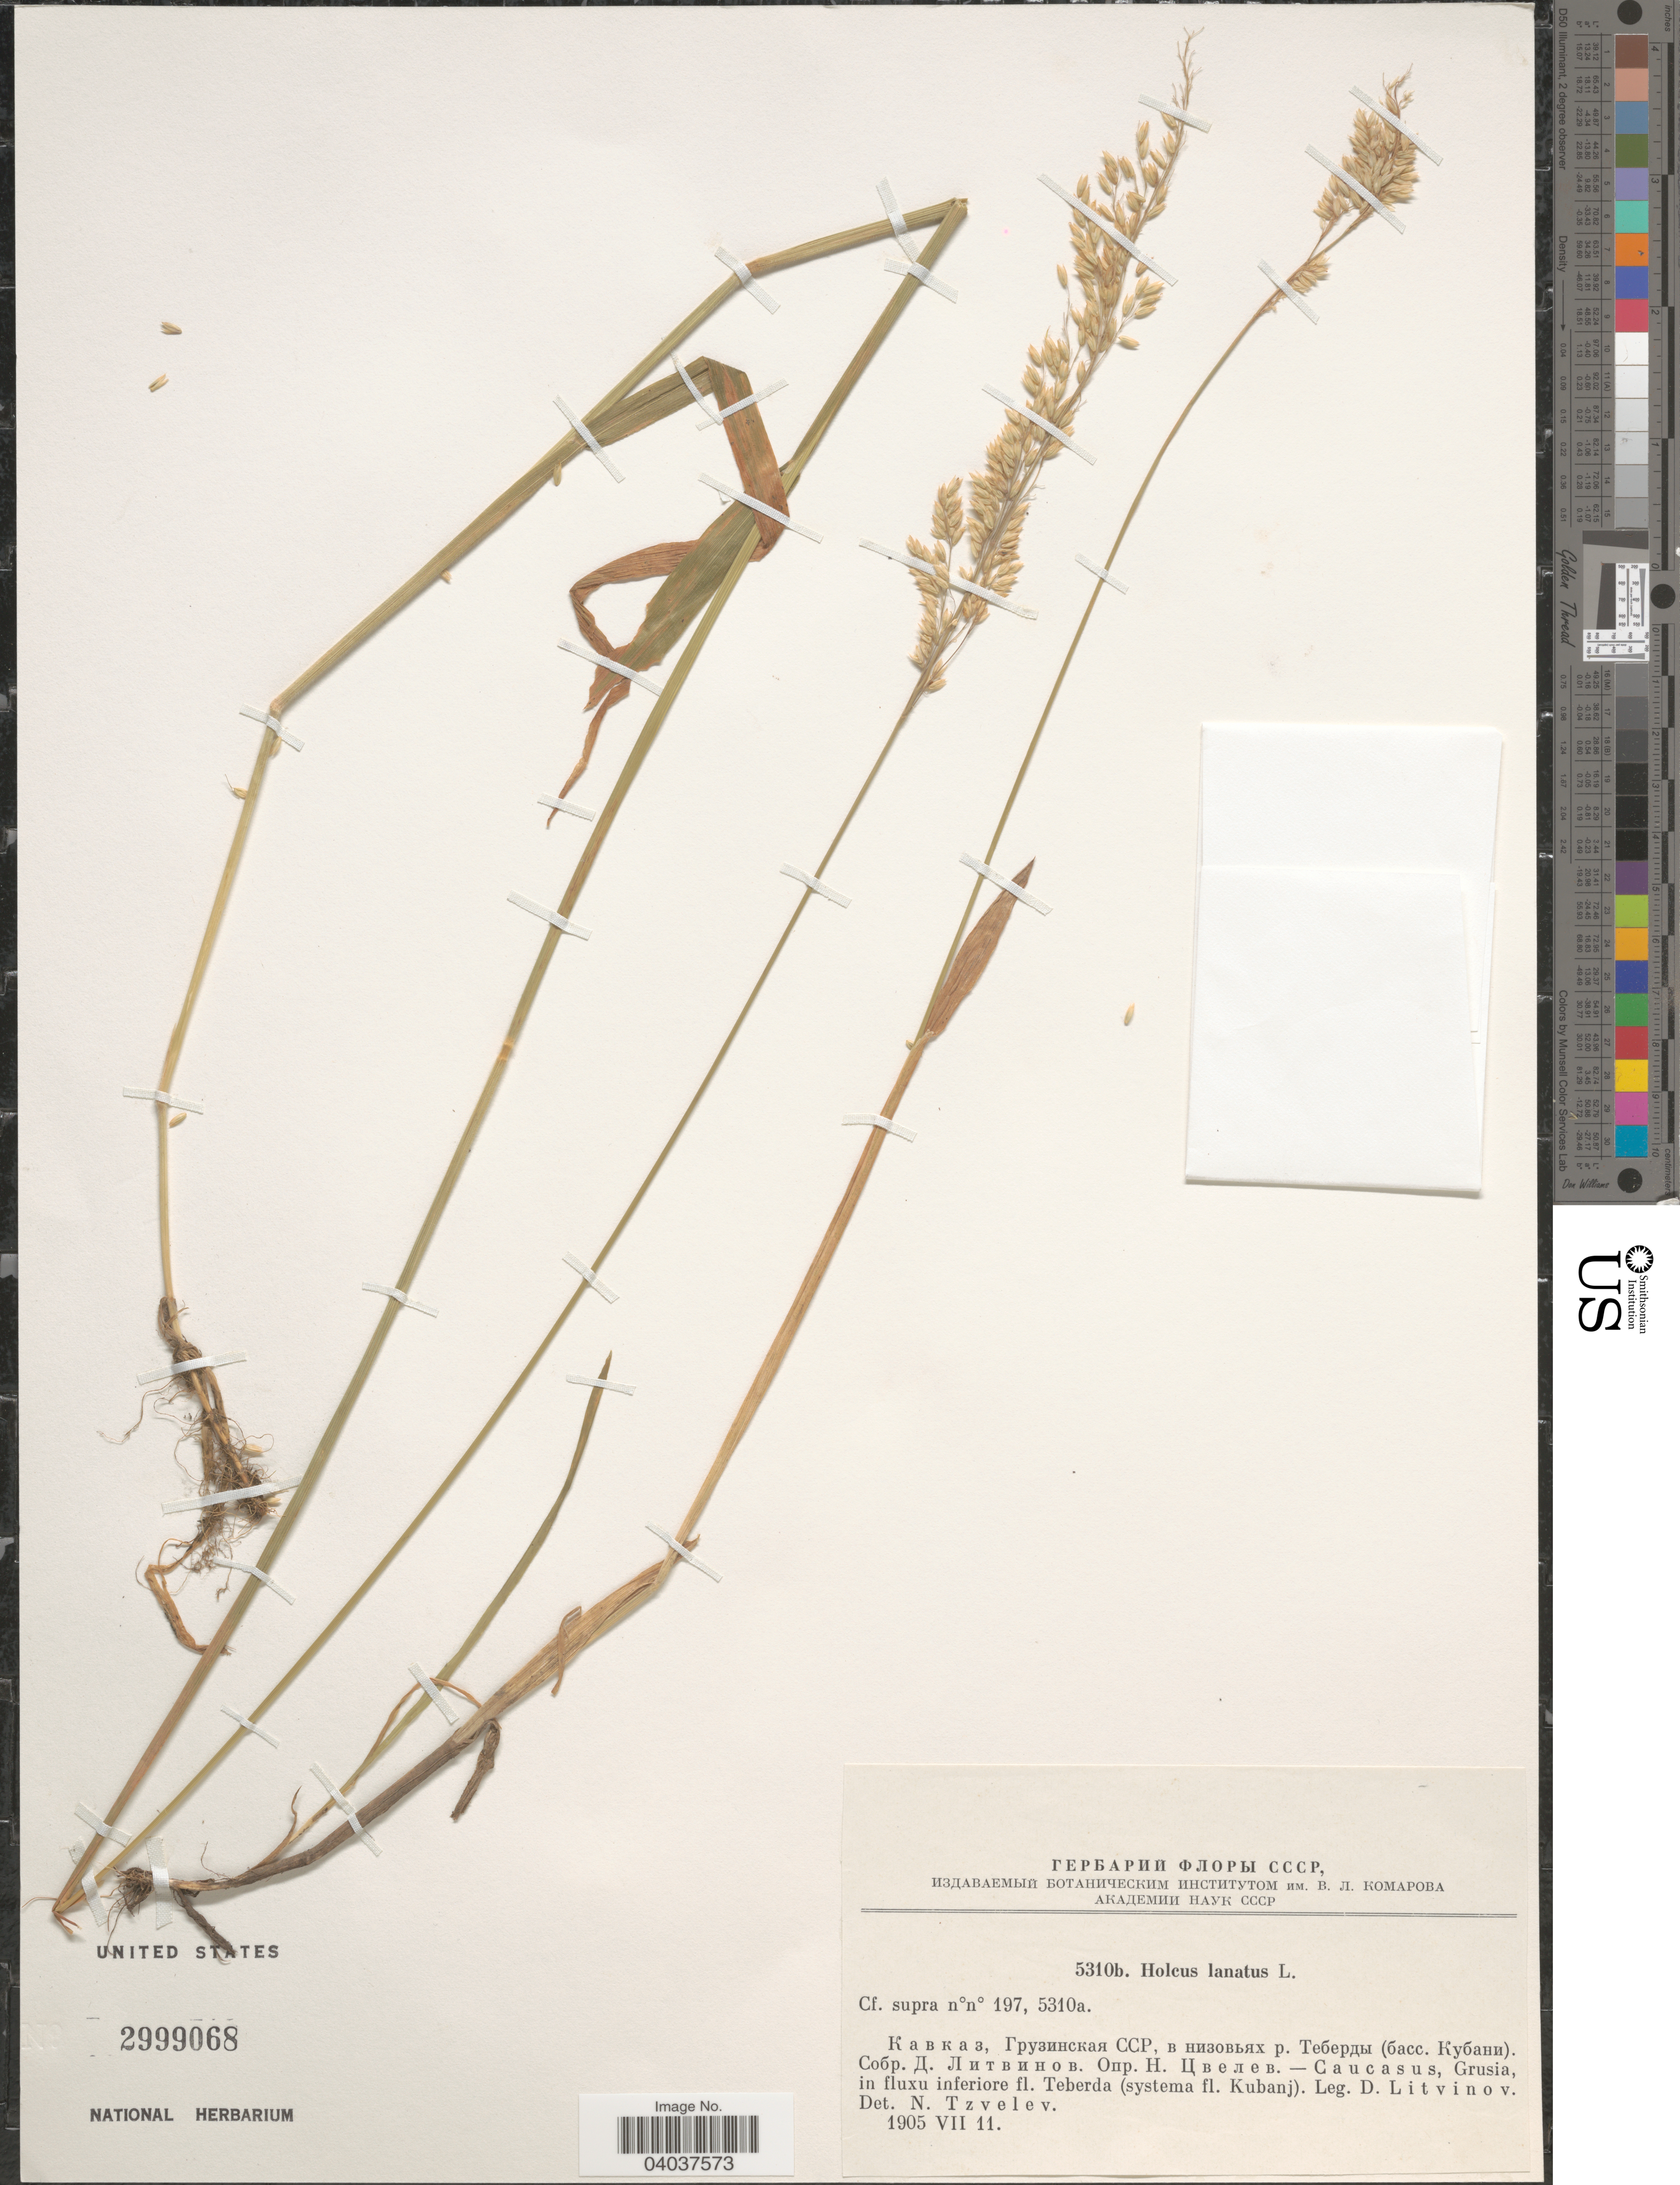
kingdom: Plantae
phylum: Tracheophyta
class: Liliopsida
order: Poales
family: Poaceae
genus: Holcus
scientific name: Holcus lanatus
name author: L.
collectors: D. Litvinov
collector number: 5310b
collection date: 1905-07-11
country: Georgia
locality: Caucasus, Grusia, in fluxu inferiore fl. Teberda (fl. Kubanj).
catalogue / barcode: US 2999068